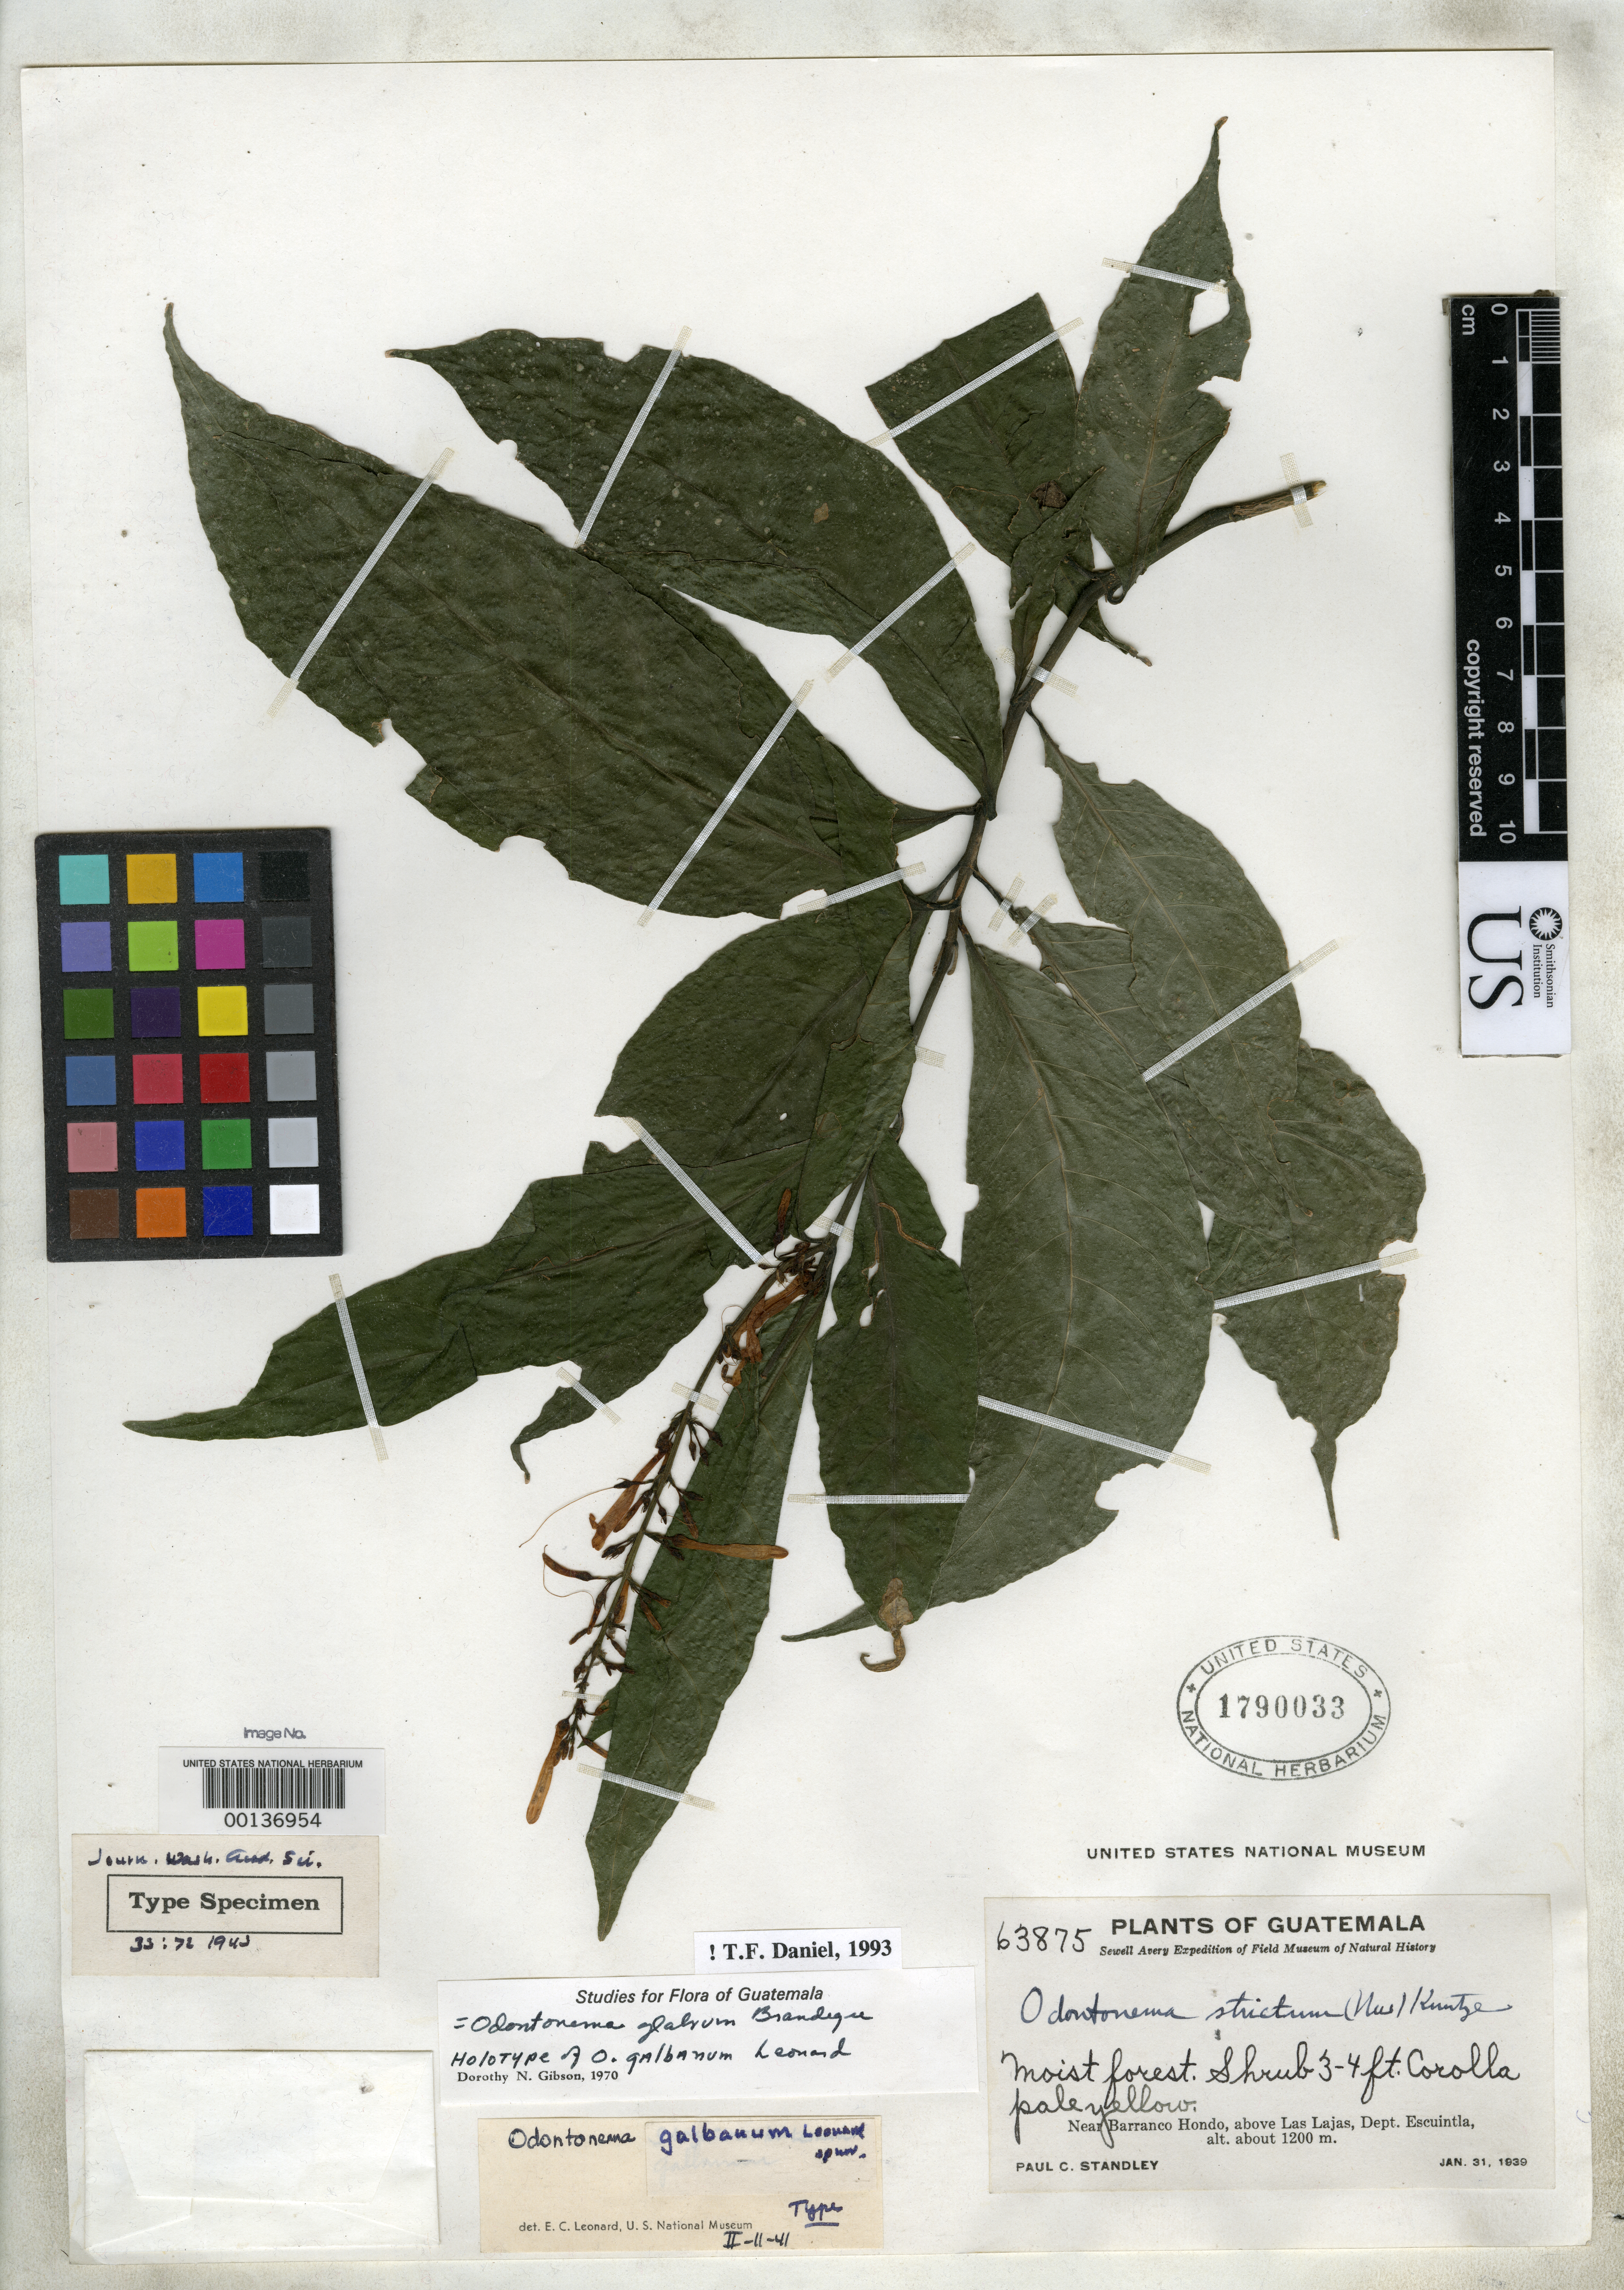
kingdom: Plantae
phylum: Tracheophyta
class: Magnoliopsida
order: Lamiales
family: Acanthaceae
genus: Odontonema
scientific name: Odontonema galbanum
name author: Leonard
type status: Holotype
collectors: P. C. Standley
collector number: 63875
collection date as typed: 31 Jan 1939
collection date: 1939-01-31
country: Guatemala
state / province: Escuintla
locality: Near Barranco Hondo, above Las Lajas.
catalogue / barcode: US 1790033